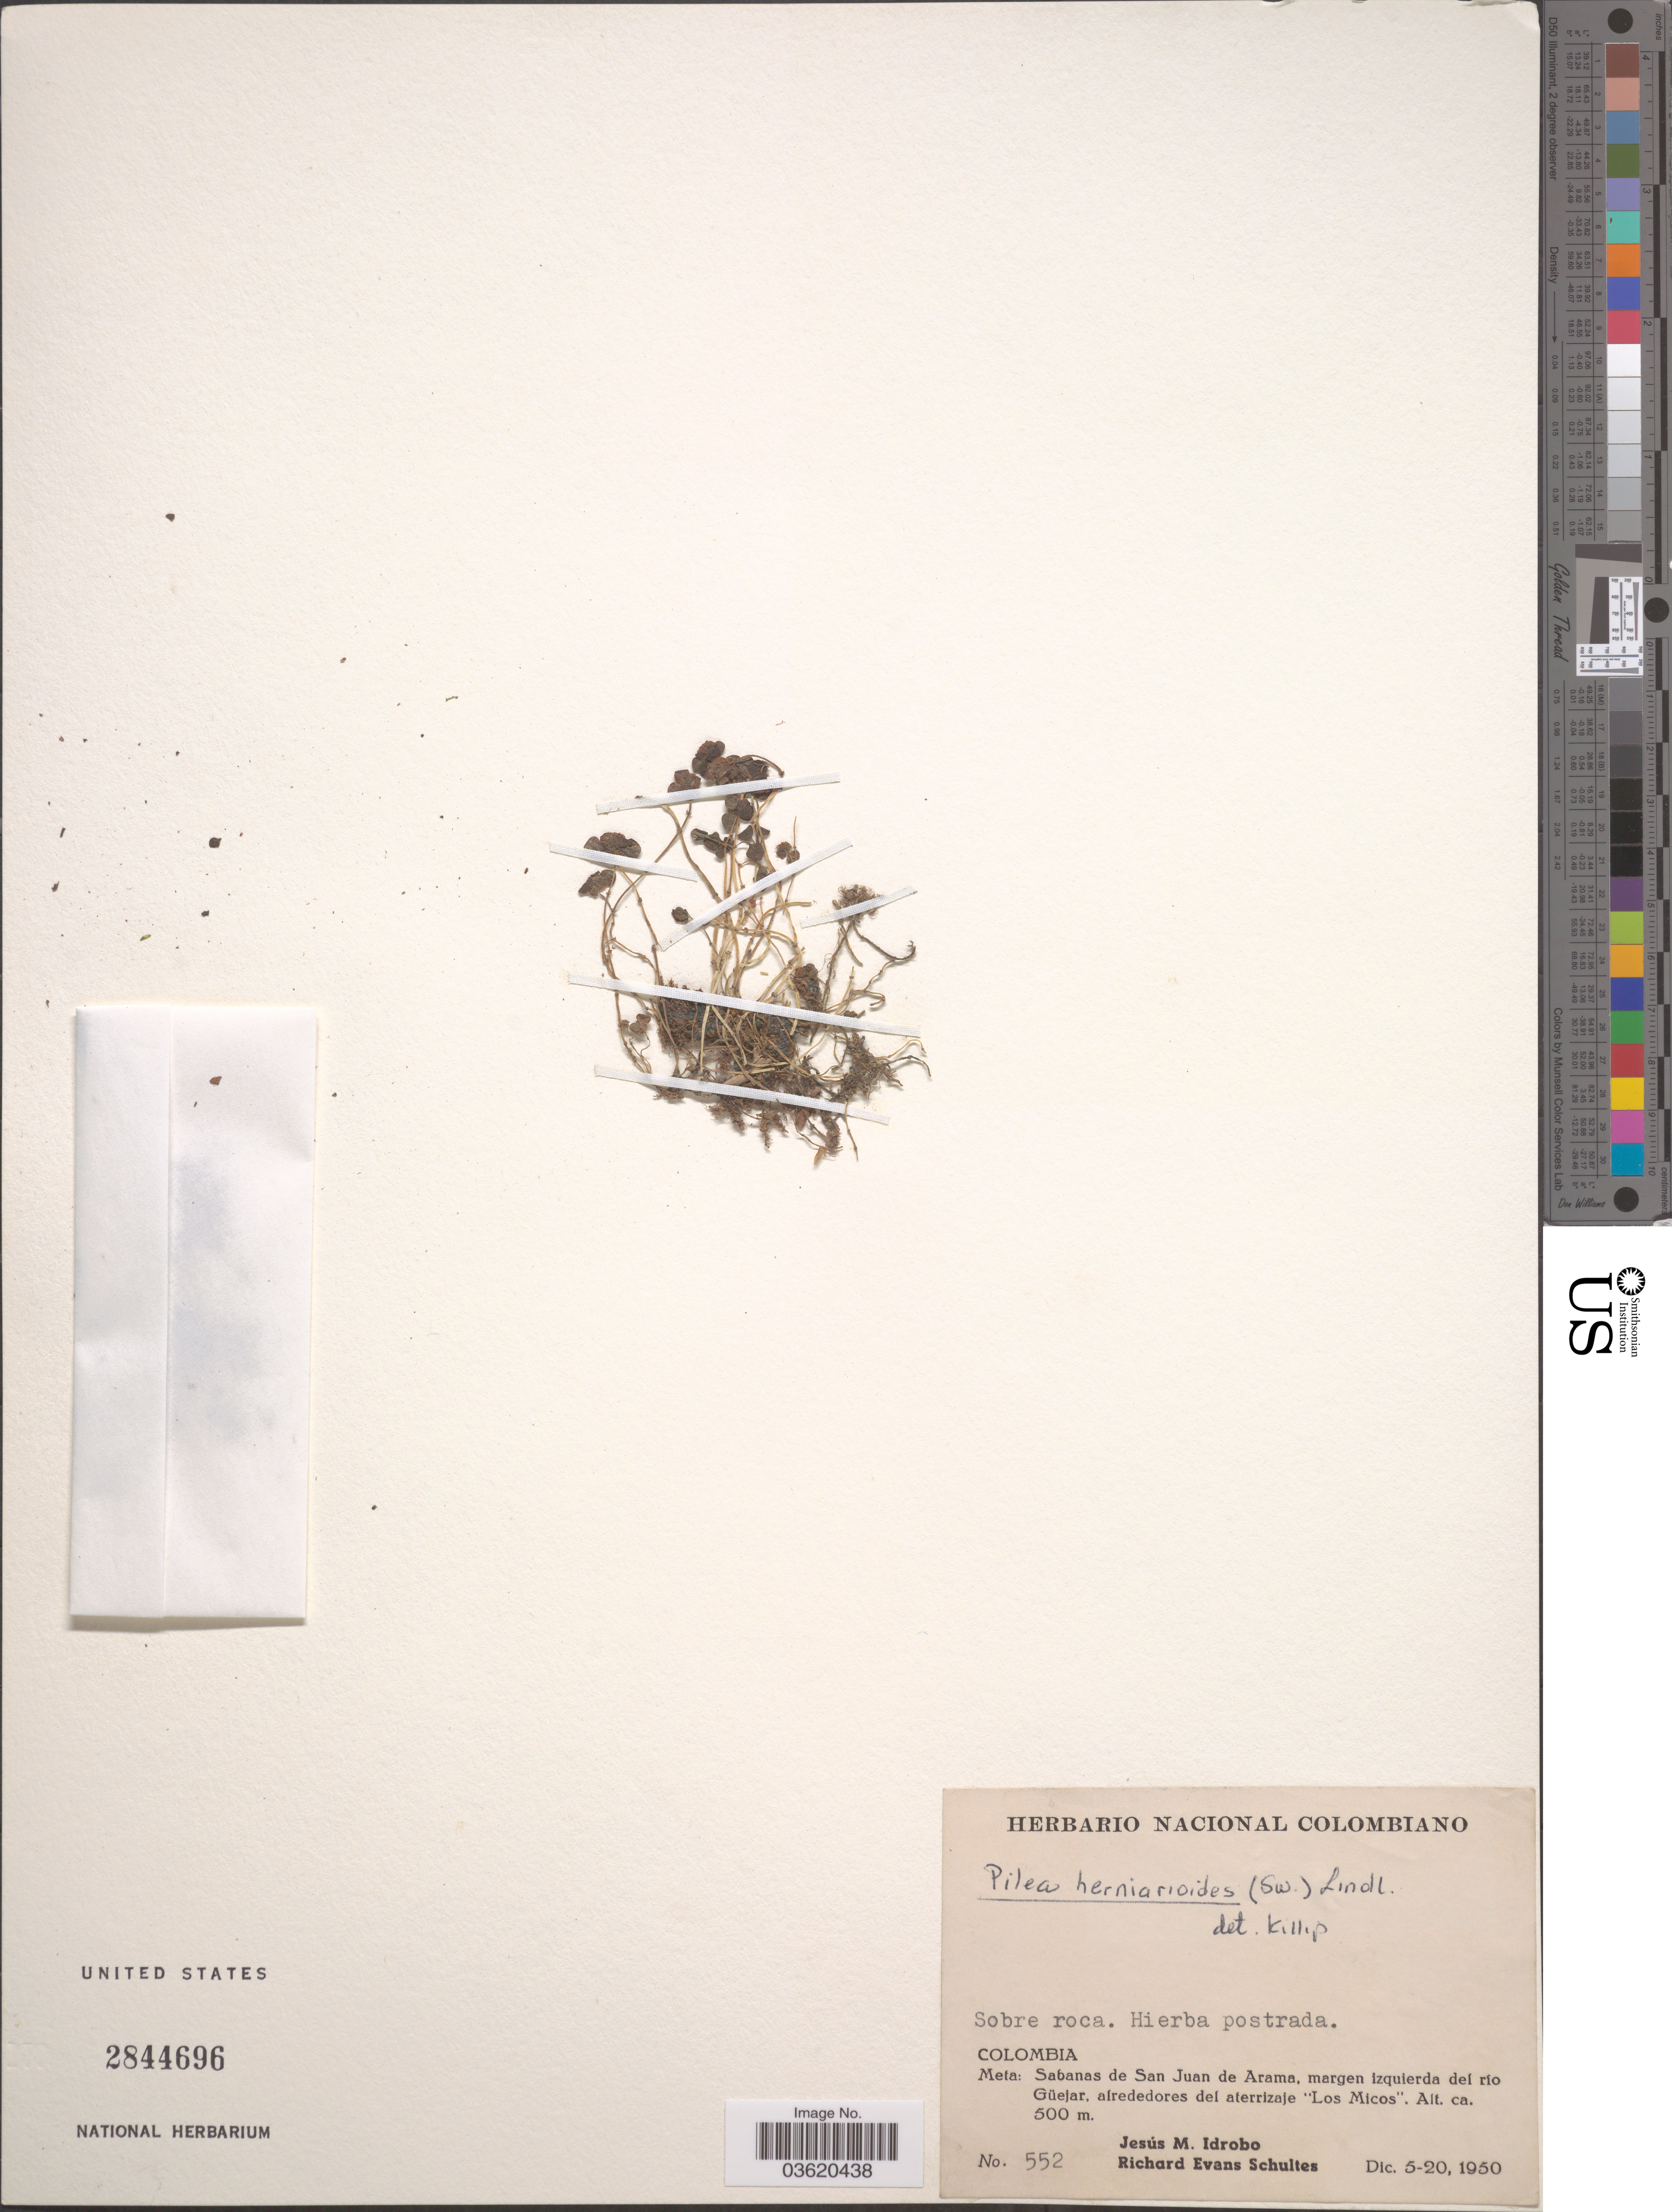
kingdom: Plantae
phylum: Tracheophyta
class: Magnoliopsida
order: Rosales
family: Urticaceae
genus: Pilea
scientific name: Pilea herniarioides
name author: (Sw.) Lindl.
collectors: J. M. Idrobo & R. E. Schultes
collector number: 552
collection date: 1950-12-05/1950-12-20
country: Colombia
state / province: Meta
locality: Sabanas de San Juan de Arama, margen izquierda del rio Güejar, alrededores del aterrizaje "Los Micos".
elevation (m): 500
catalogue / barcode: US 2844696